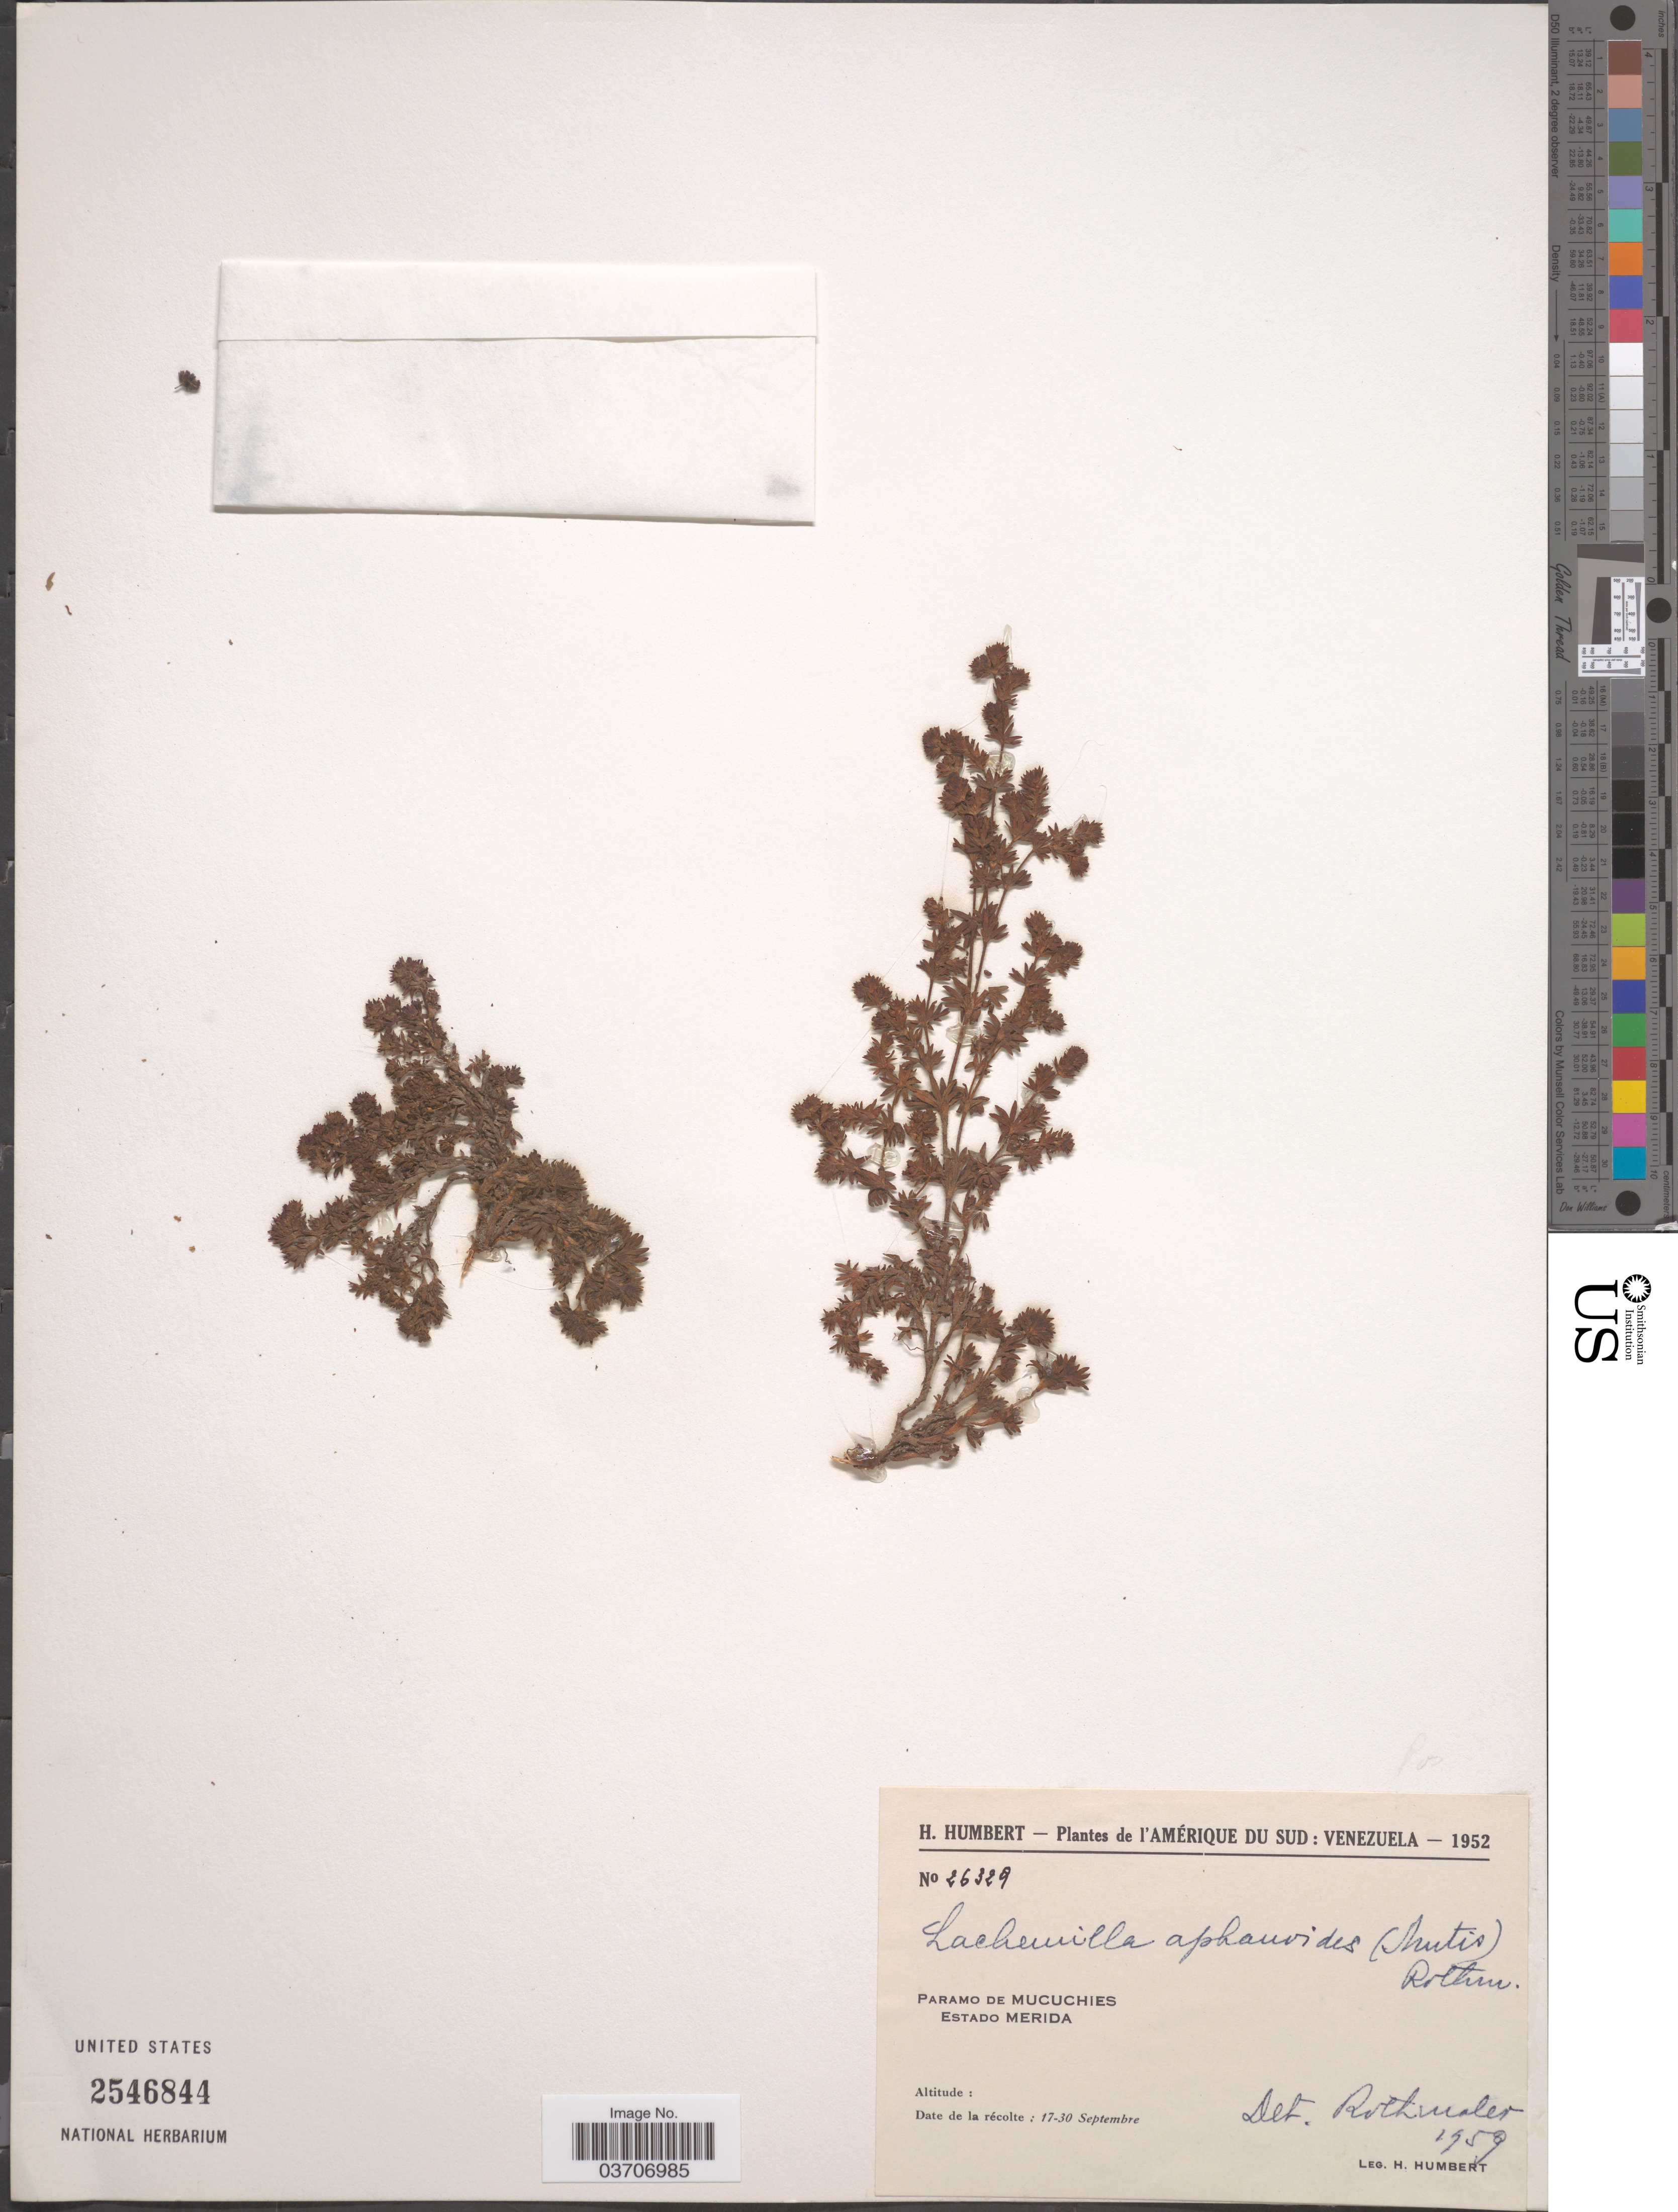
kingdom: Plantae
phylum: Tracheophyta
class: Magnoliopsida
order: Rosales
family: Rosaceae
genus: Lachemilla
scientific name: Lachemilla aphanoides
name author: (Mutis ex L. f.) Rothm.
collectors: H. Humbert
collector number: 26329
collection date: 1952-09-17/1952-09-30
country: Venezuela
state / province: Merida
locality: Amérique du Sud. Paramo de Mucuchies.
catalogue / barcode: US 2546844